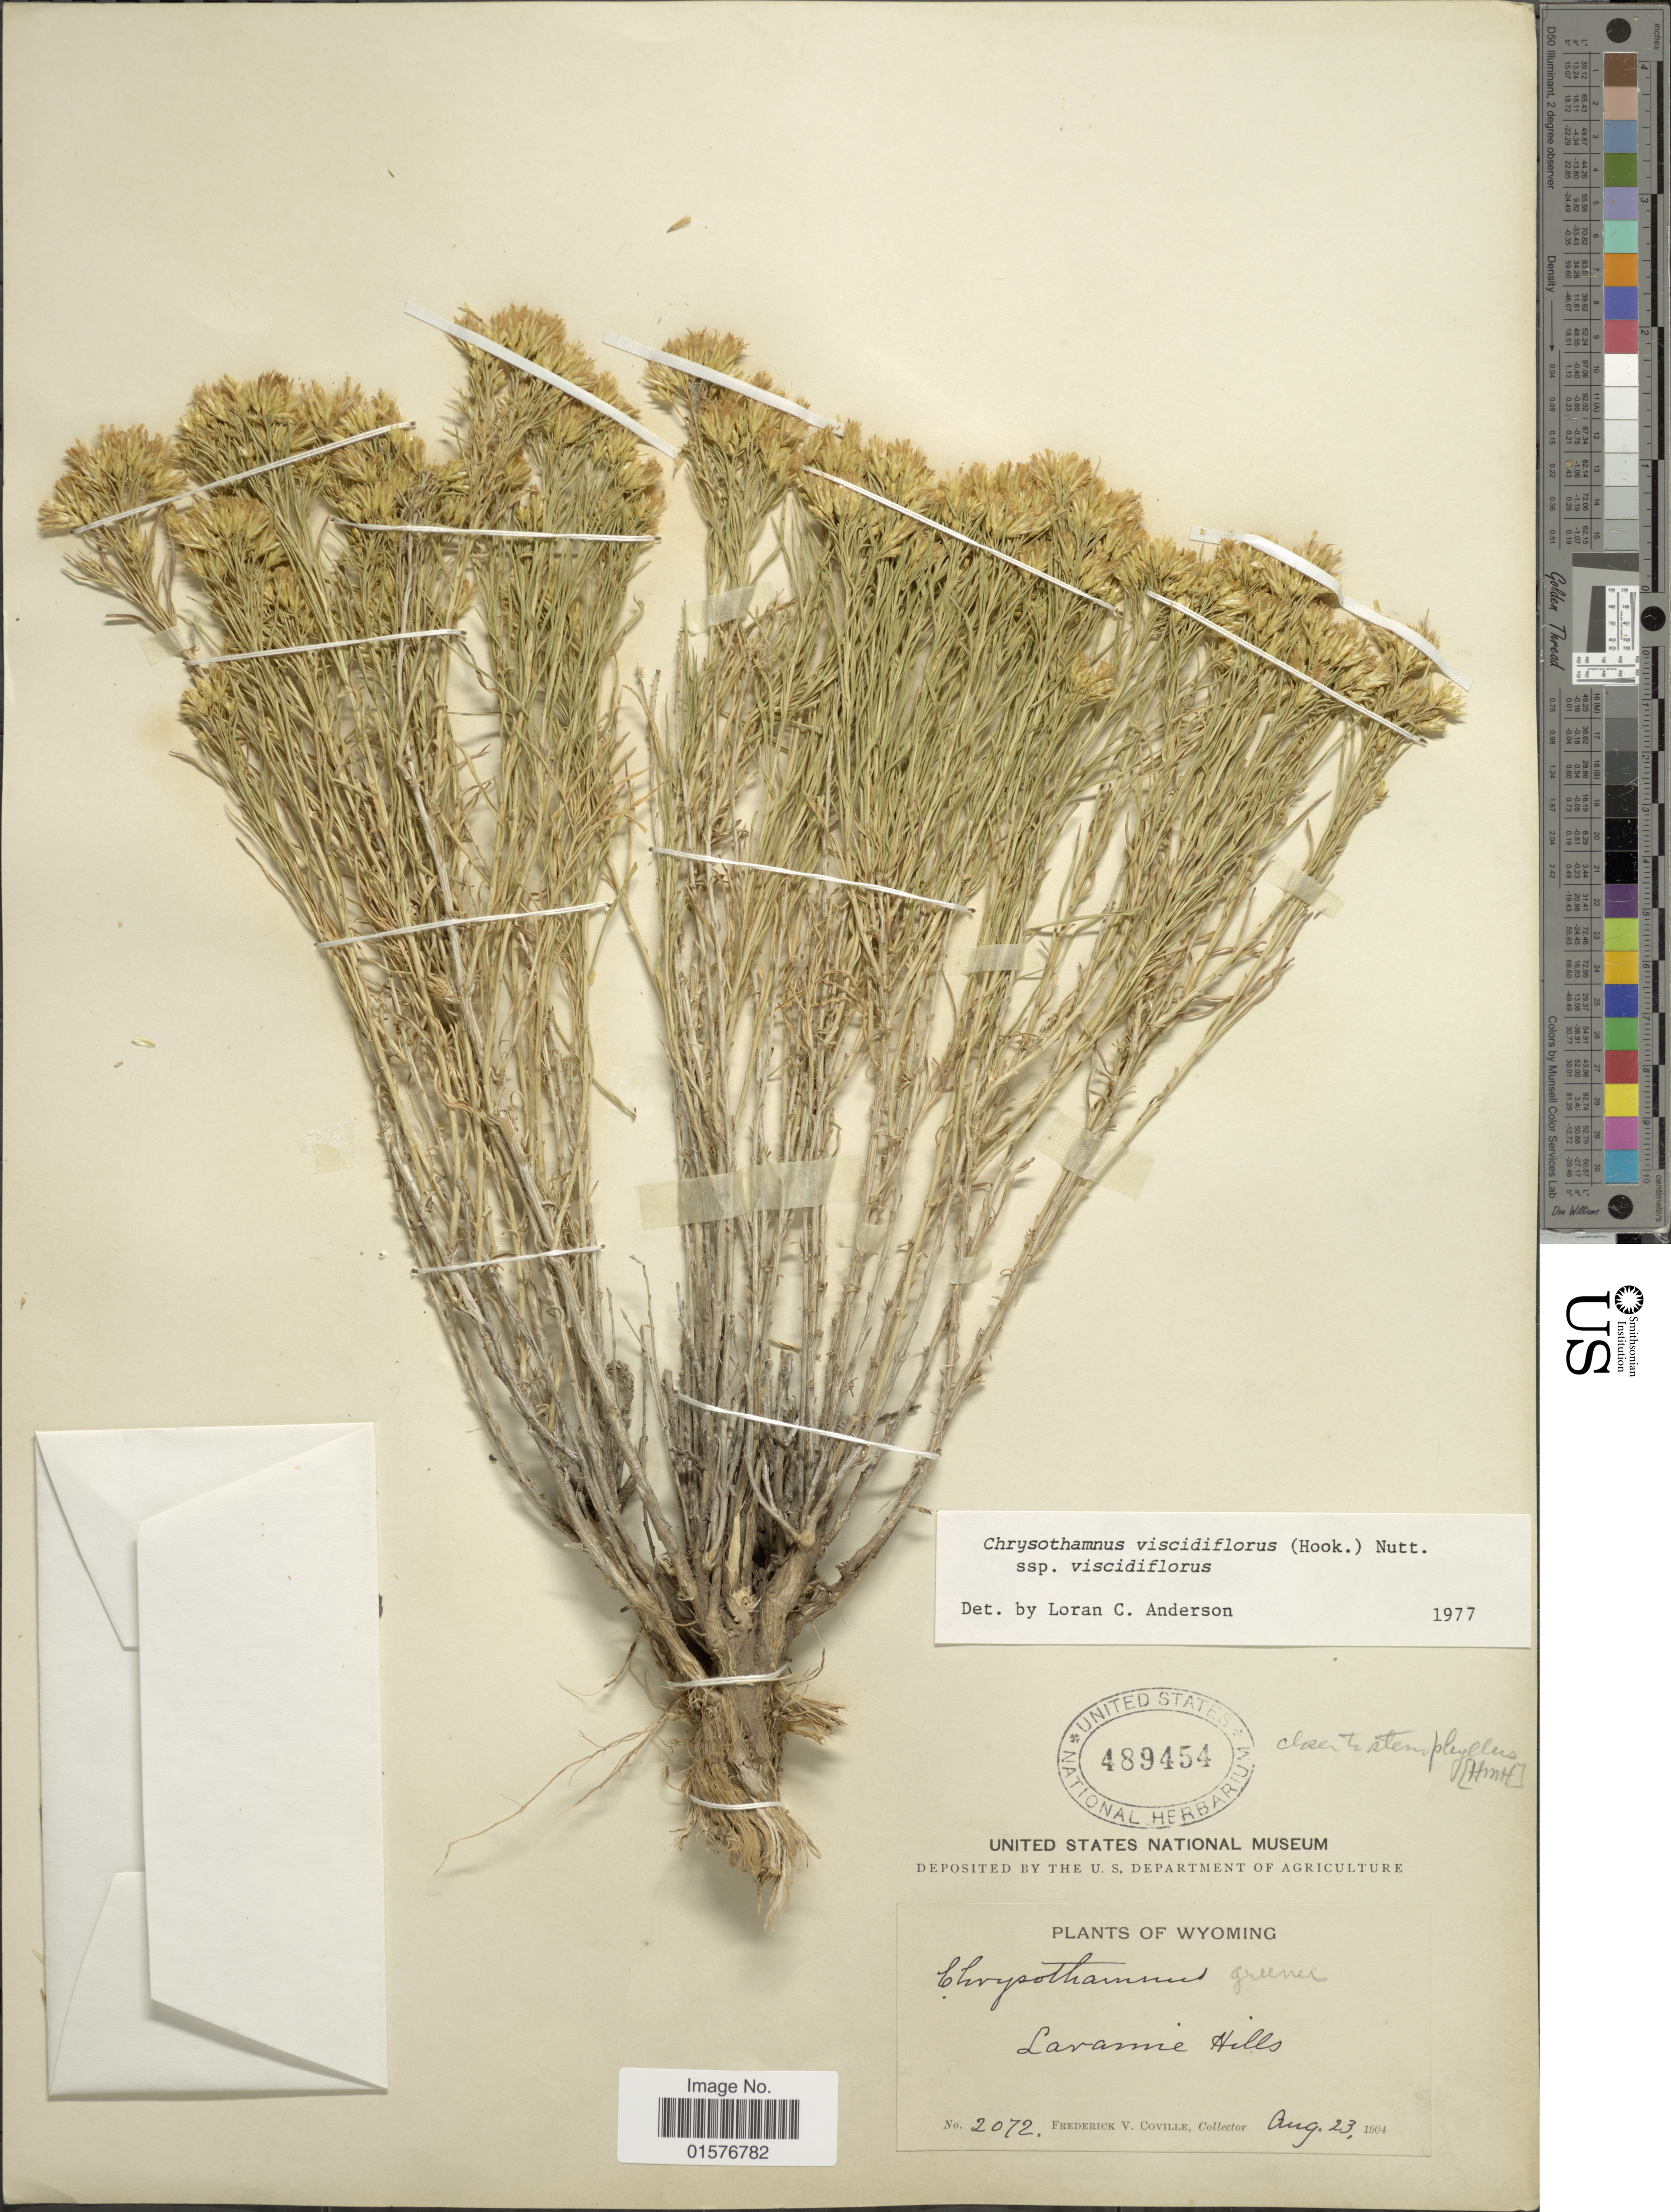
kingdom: Plantae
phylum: Tracheophyta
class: Magnoliopsida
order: Asterales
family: Asteraceae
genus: Chrysothamnus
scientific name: Chrysothamnus viscidiflorus subsp. viscidiflorus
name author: (Hook.) Nutt.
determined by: Urbatsch, Lowell E., Curator (LSU), Louisiana State University (UNITED STATES)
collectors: F. V. Coville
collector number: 2072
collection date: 1904-08-23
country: United States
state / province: Wyoming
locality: Laramie Hills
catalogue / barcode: US 489454